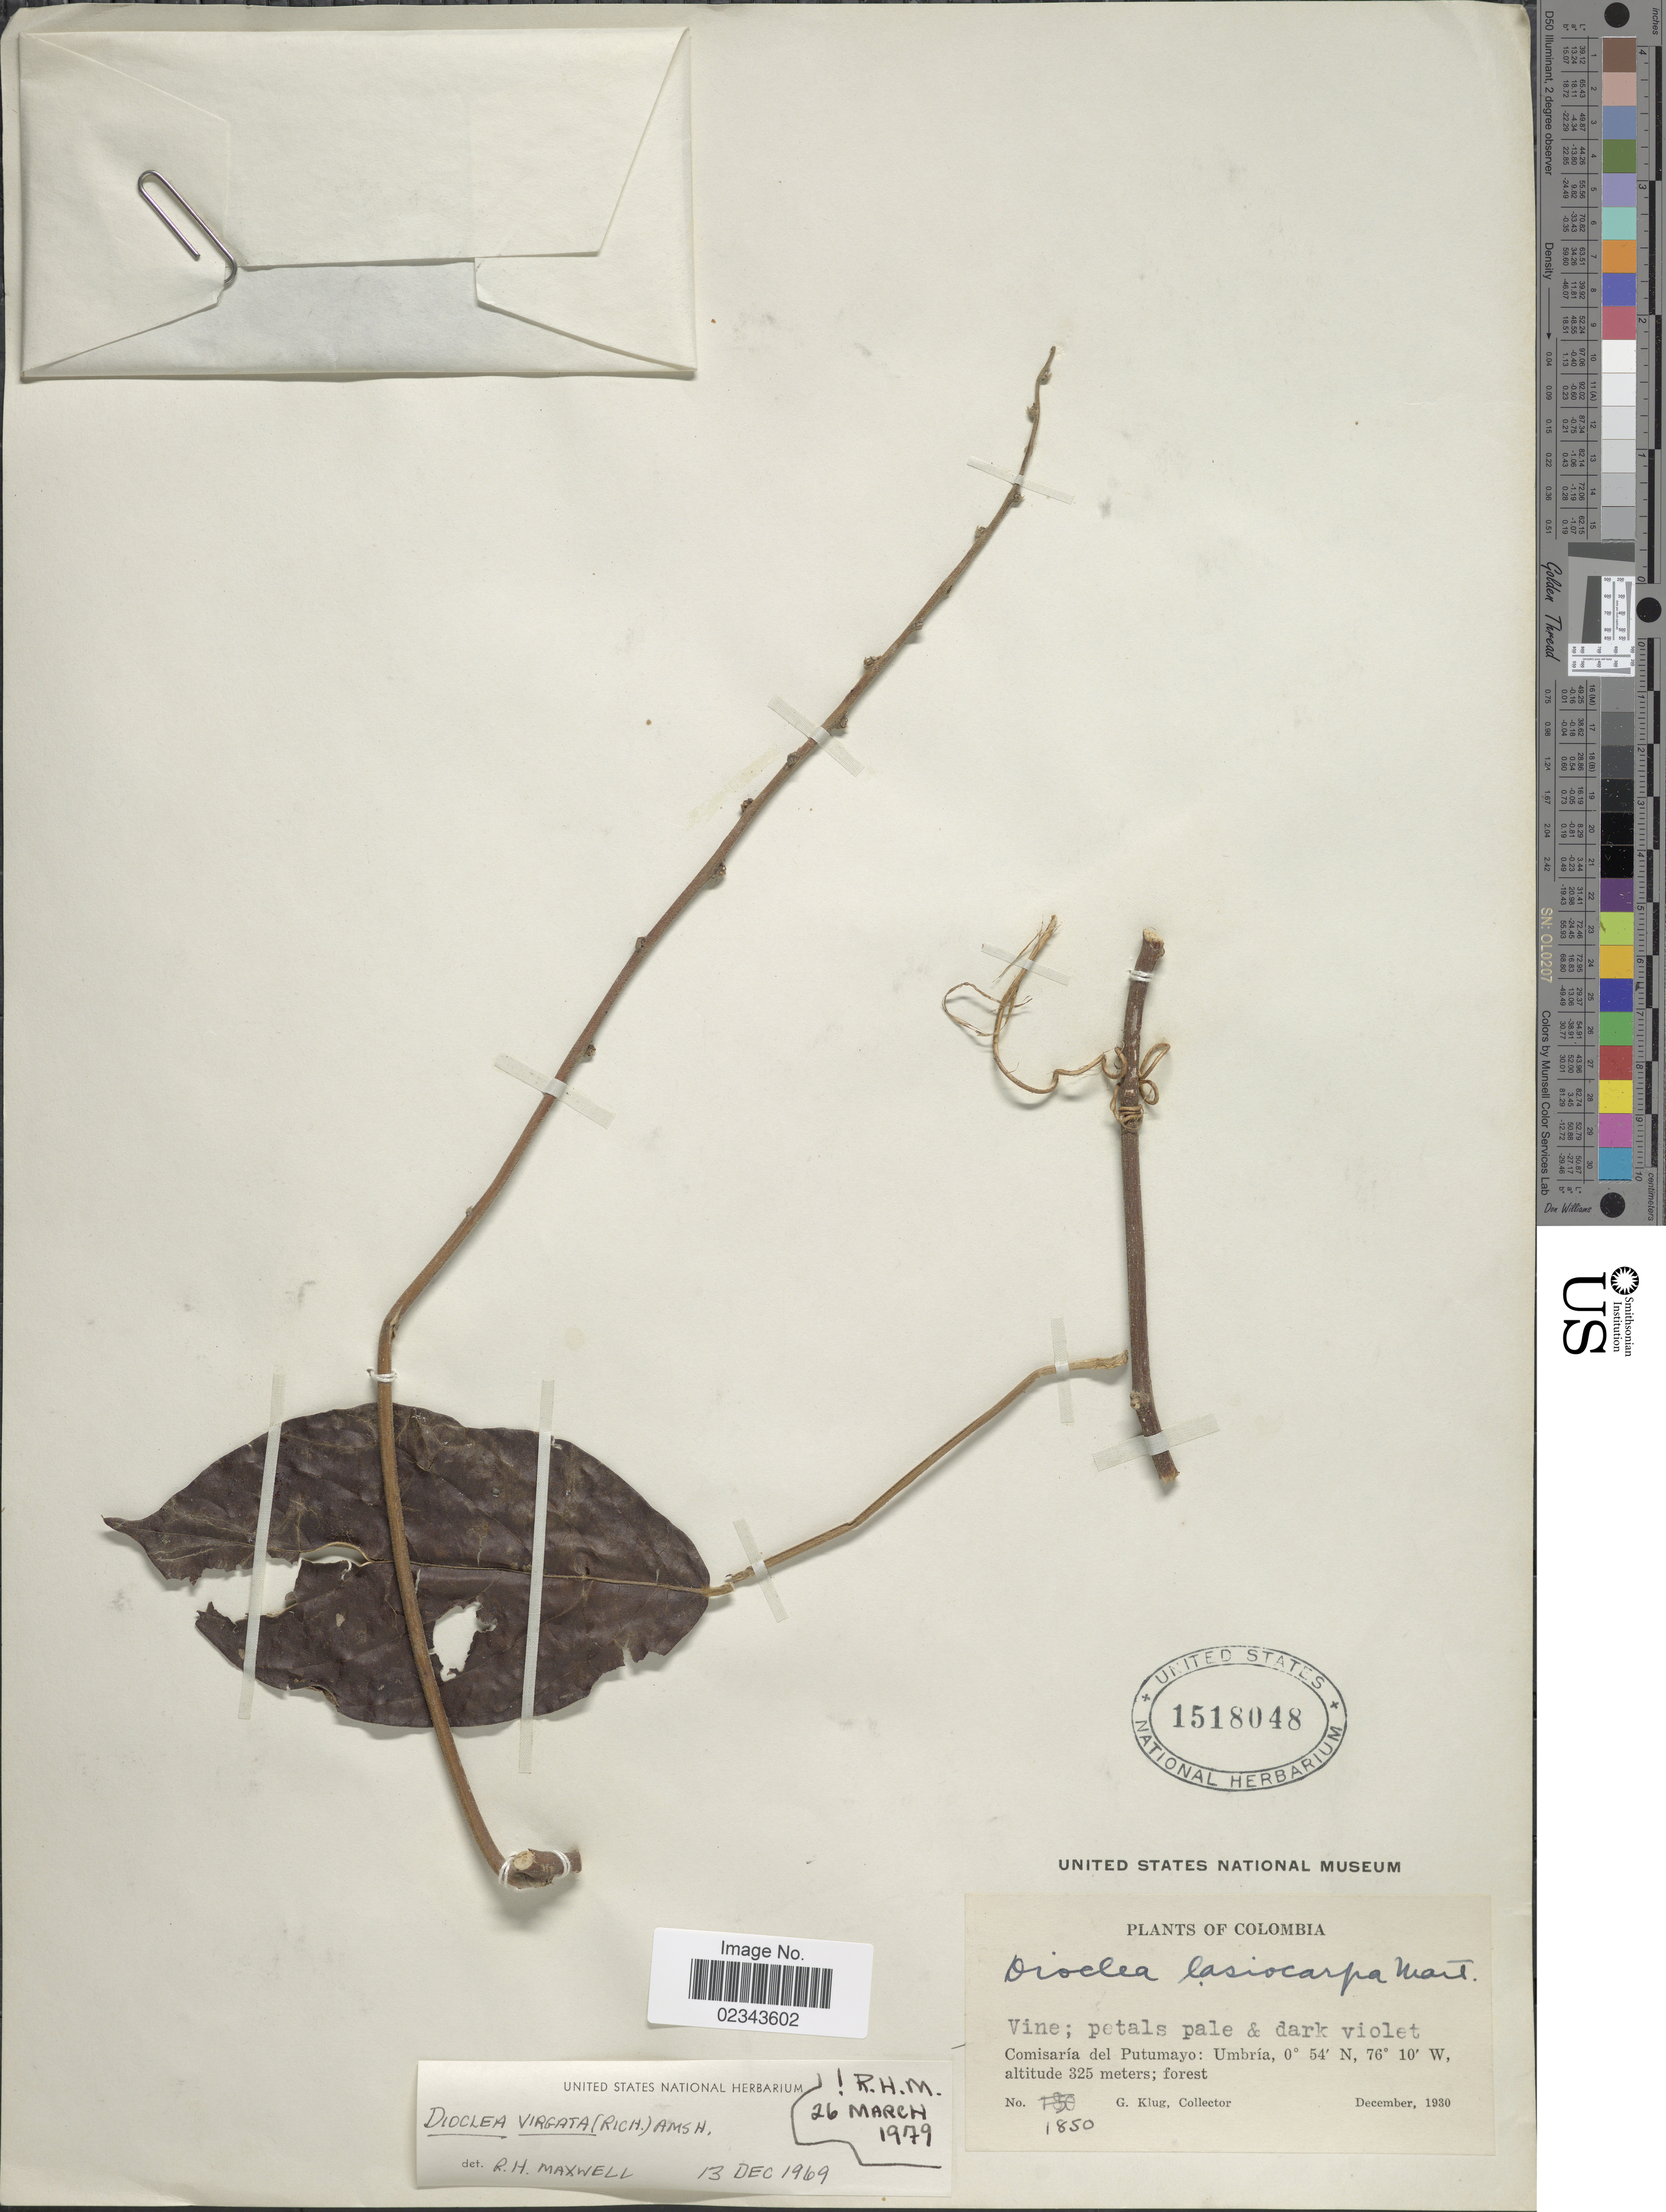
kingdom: Plantae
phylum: Tracheophyta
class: Magnoliopsida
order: Fabales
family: Fabaceae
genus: Dioclea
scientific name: Dioclea virgata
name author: (Rich.) Amshoff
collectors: G. Klug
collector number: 1850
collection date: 1930-12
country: Colombia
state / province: Putumayo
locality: Comisario del Putumayo: Umbria.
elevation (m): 325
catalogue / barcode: US 1518048